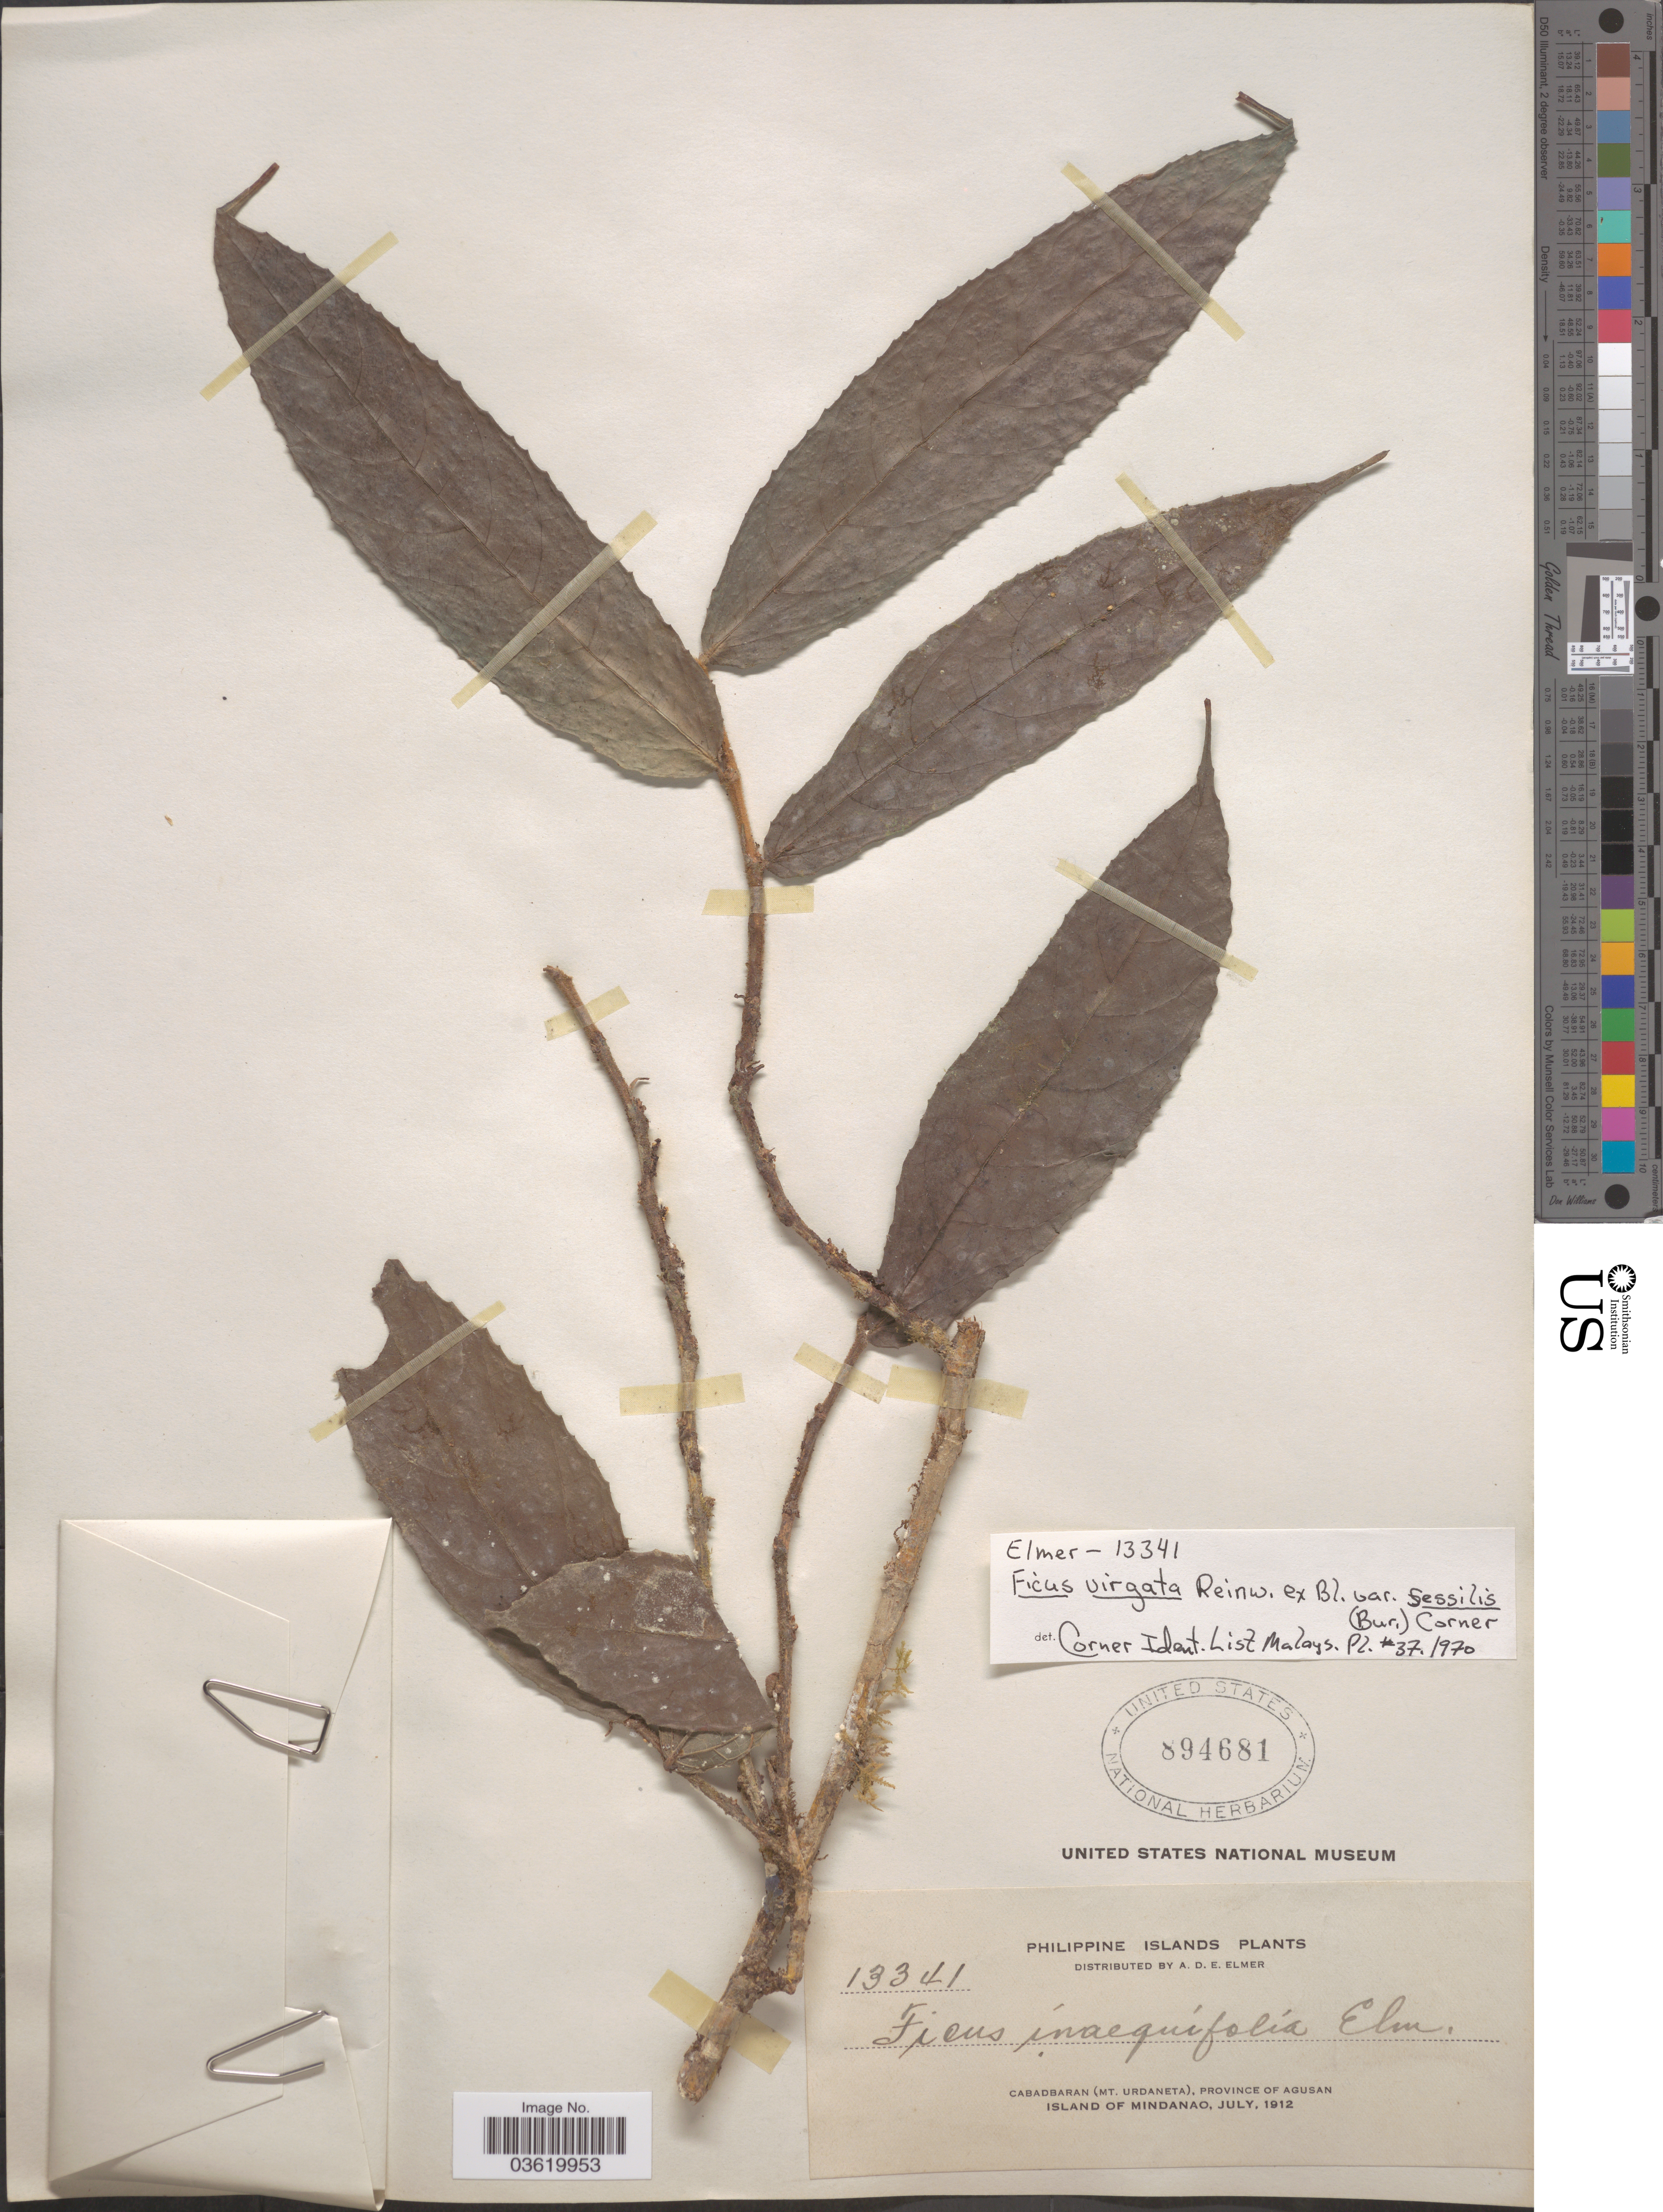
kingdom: Plantae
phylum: Tracheophyta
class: Magnoliopsida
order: Rosales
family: Moraceae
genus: Ficus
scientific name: Ficus virgata var. sessilis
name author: Rienw. ex Blume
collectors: A. D. E. Elmer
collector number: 13341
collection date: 1912-07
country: Philippines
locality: Philippine Islands. Cabadbaran (Mt. Urdaneta), Province of Agusan. Island of Mindanao.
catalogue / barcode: US 894681